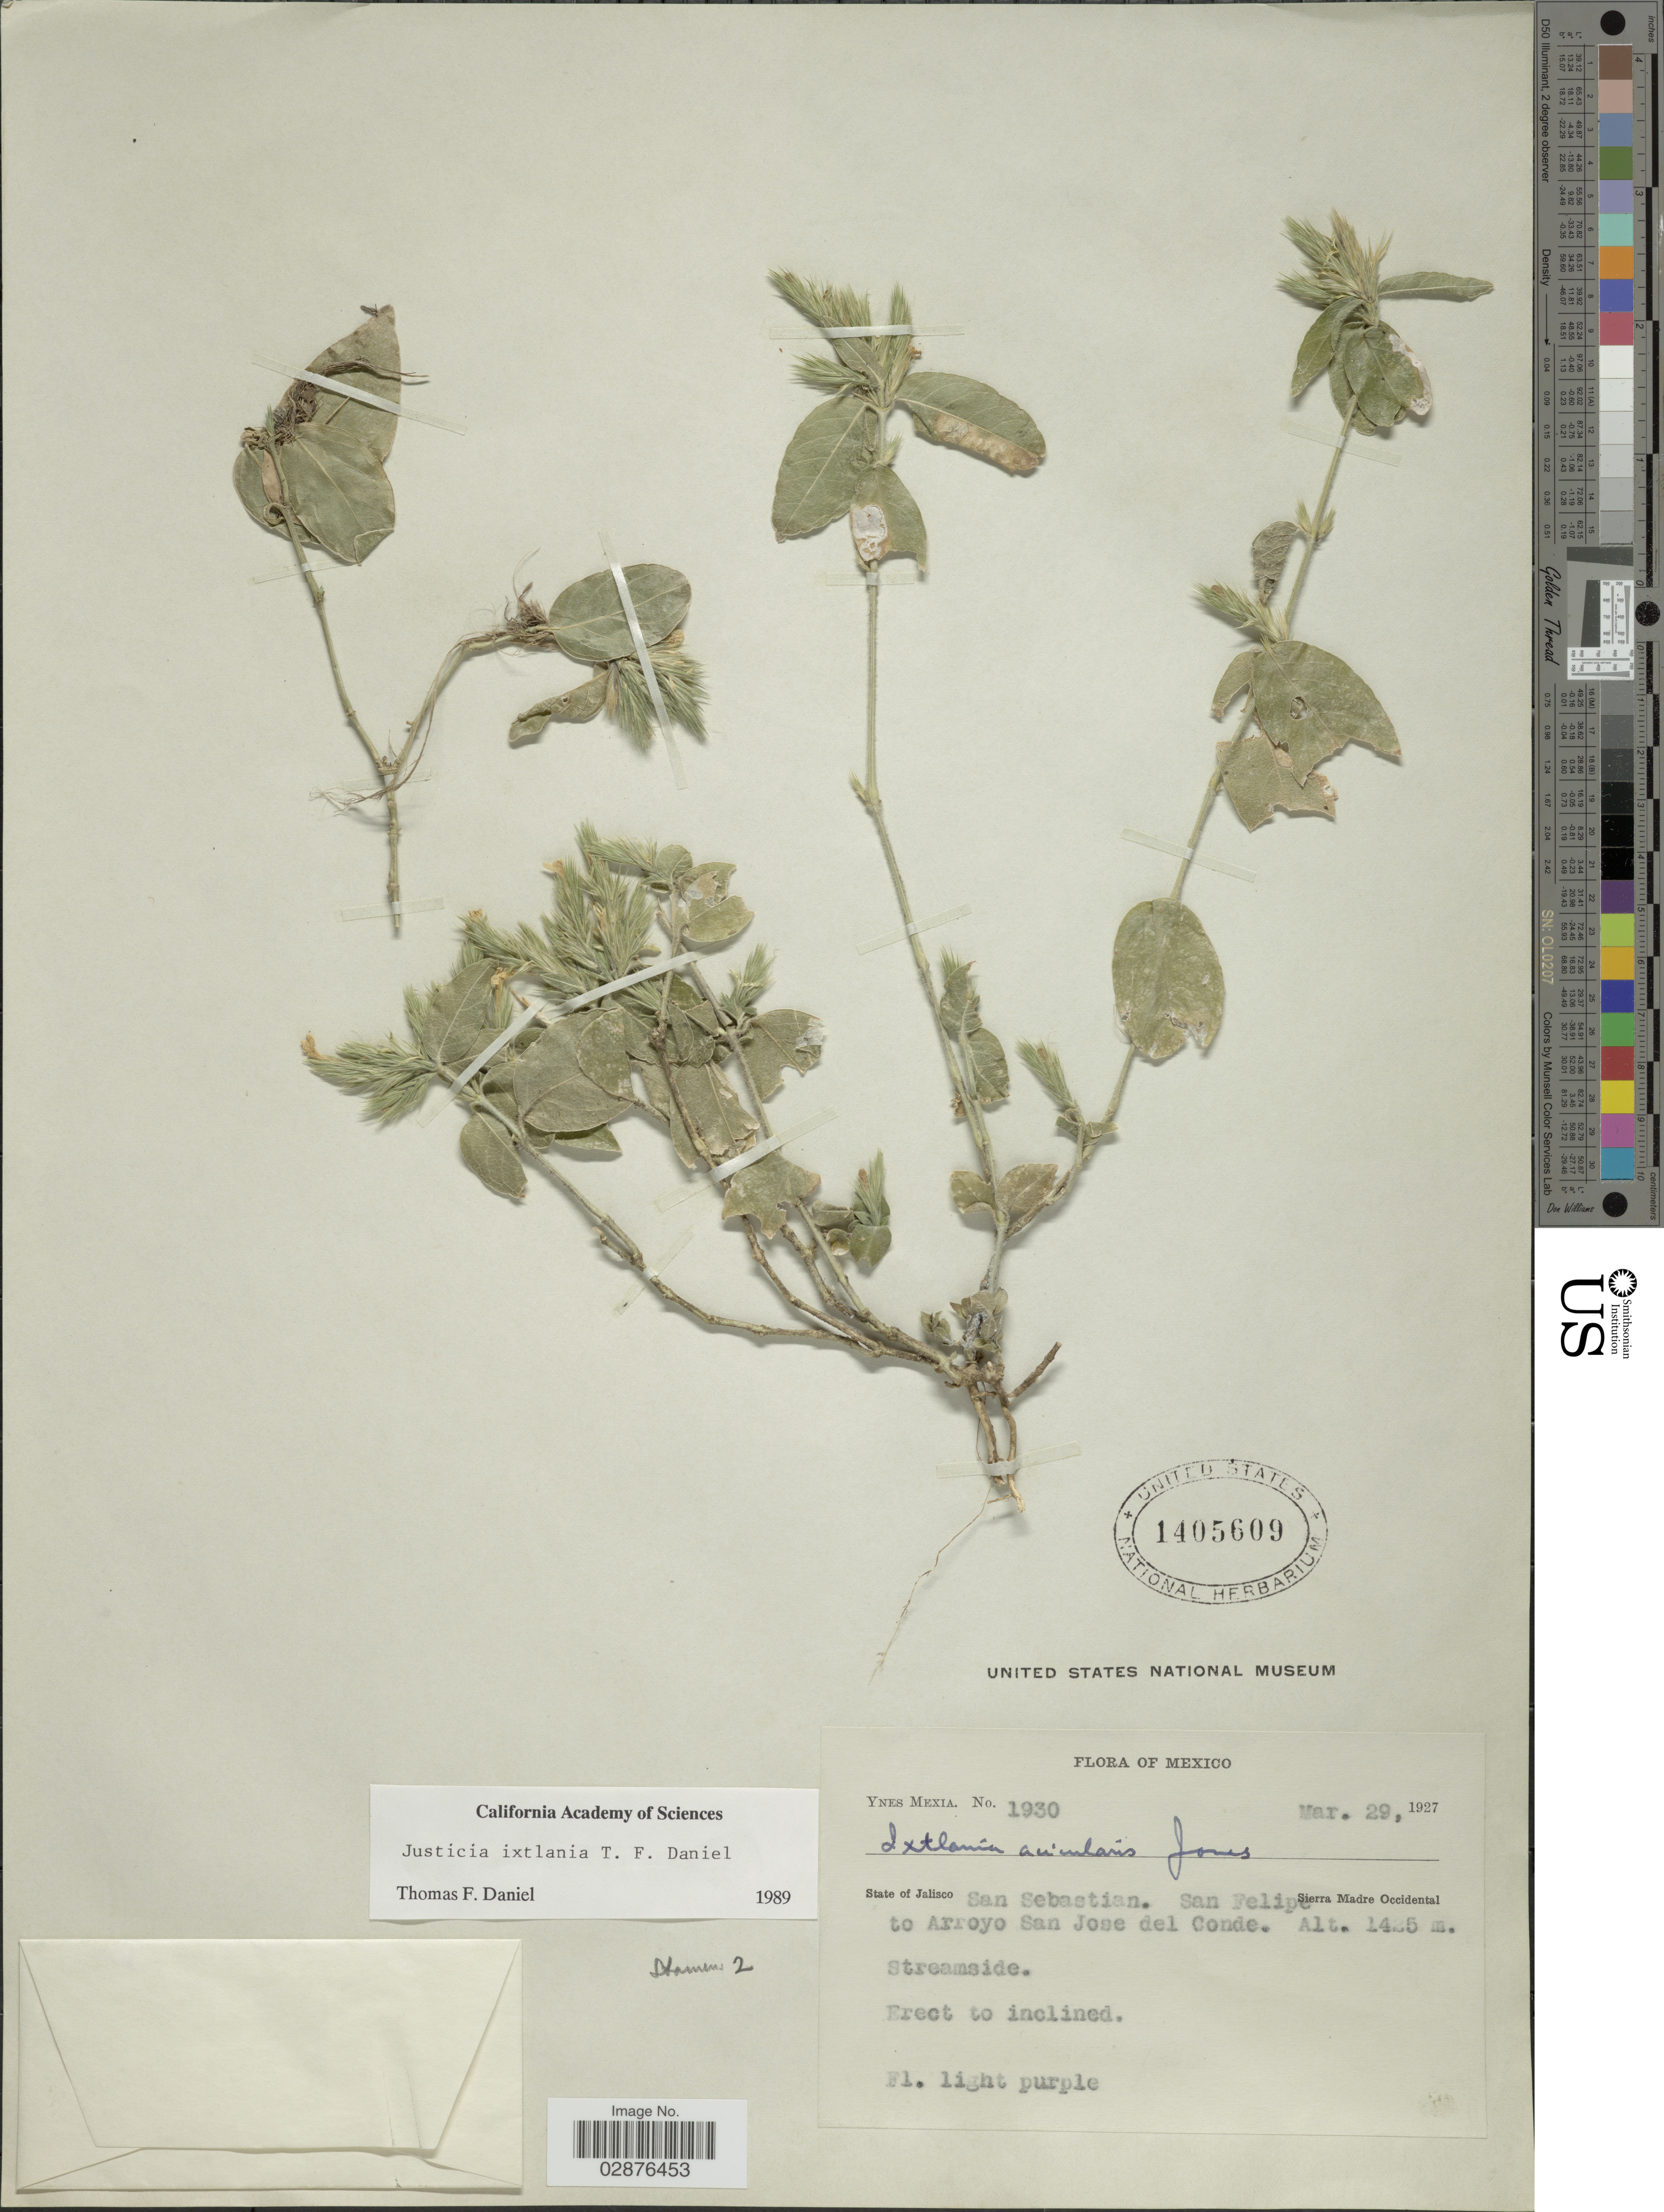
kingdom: Plantae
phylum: Tracheophyta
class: Magnoliopsida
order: Lamiales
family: Acanthaceae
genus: Justicia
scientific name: Justicia ixtlania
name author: T.F. Daniel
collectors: Y. Mexia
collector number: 1930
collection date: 1927-03-29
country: Mexico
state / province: Jalisco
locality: San Sebastian. San Felipe to Arroyo San Jose del Conde. Sierra Madre Occidental.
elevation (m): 1425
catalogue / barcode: US 1405609